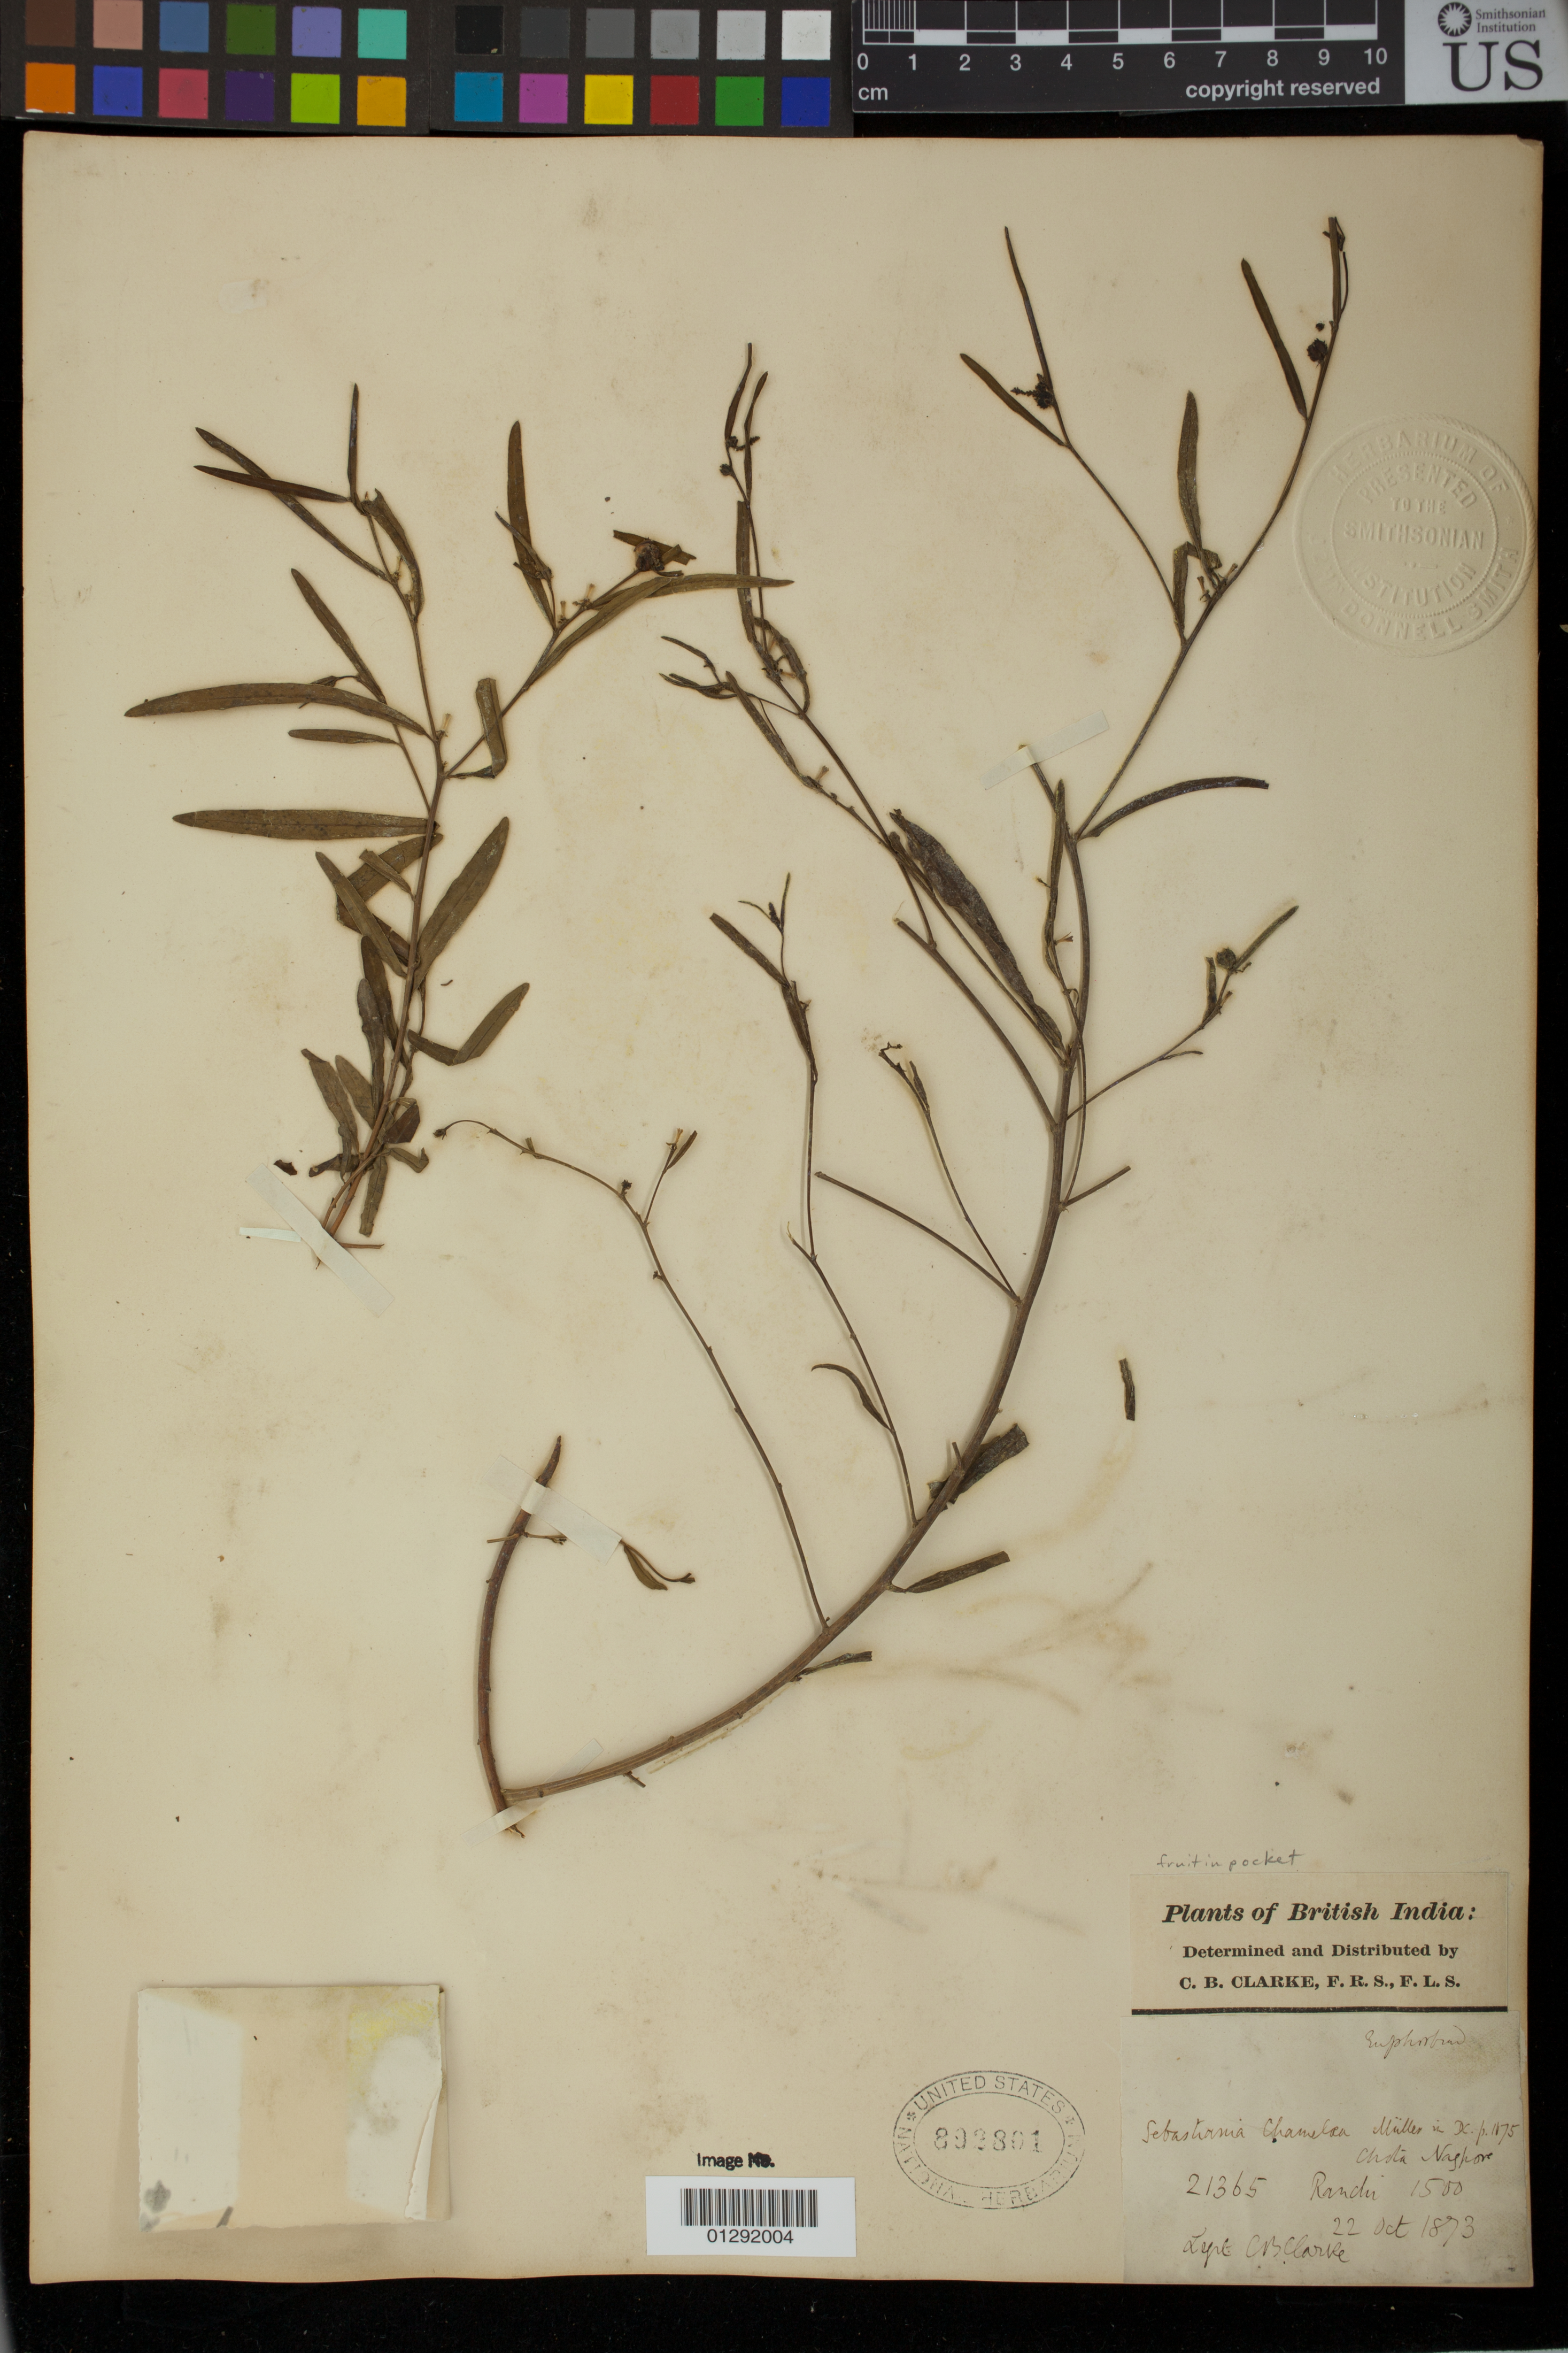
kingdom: Plantae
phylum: Tracheophyta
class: Magnoliopsida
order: Malpighiales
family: Euphorbiaceae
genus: Sebastiania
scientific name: Sebastiania chamaelea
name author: (L.) Müll. Arg.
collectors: C. B. Clarke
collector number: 21365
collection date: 1873-10-22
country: India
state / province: Jharkhand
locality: British India. Chota Nagpore [Nagpur]. Ranchi 1500.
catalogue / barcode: US 892801